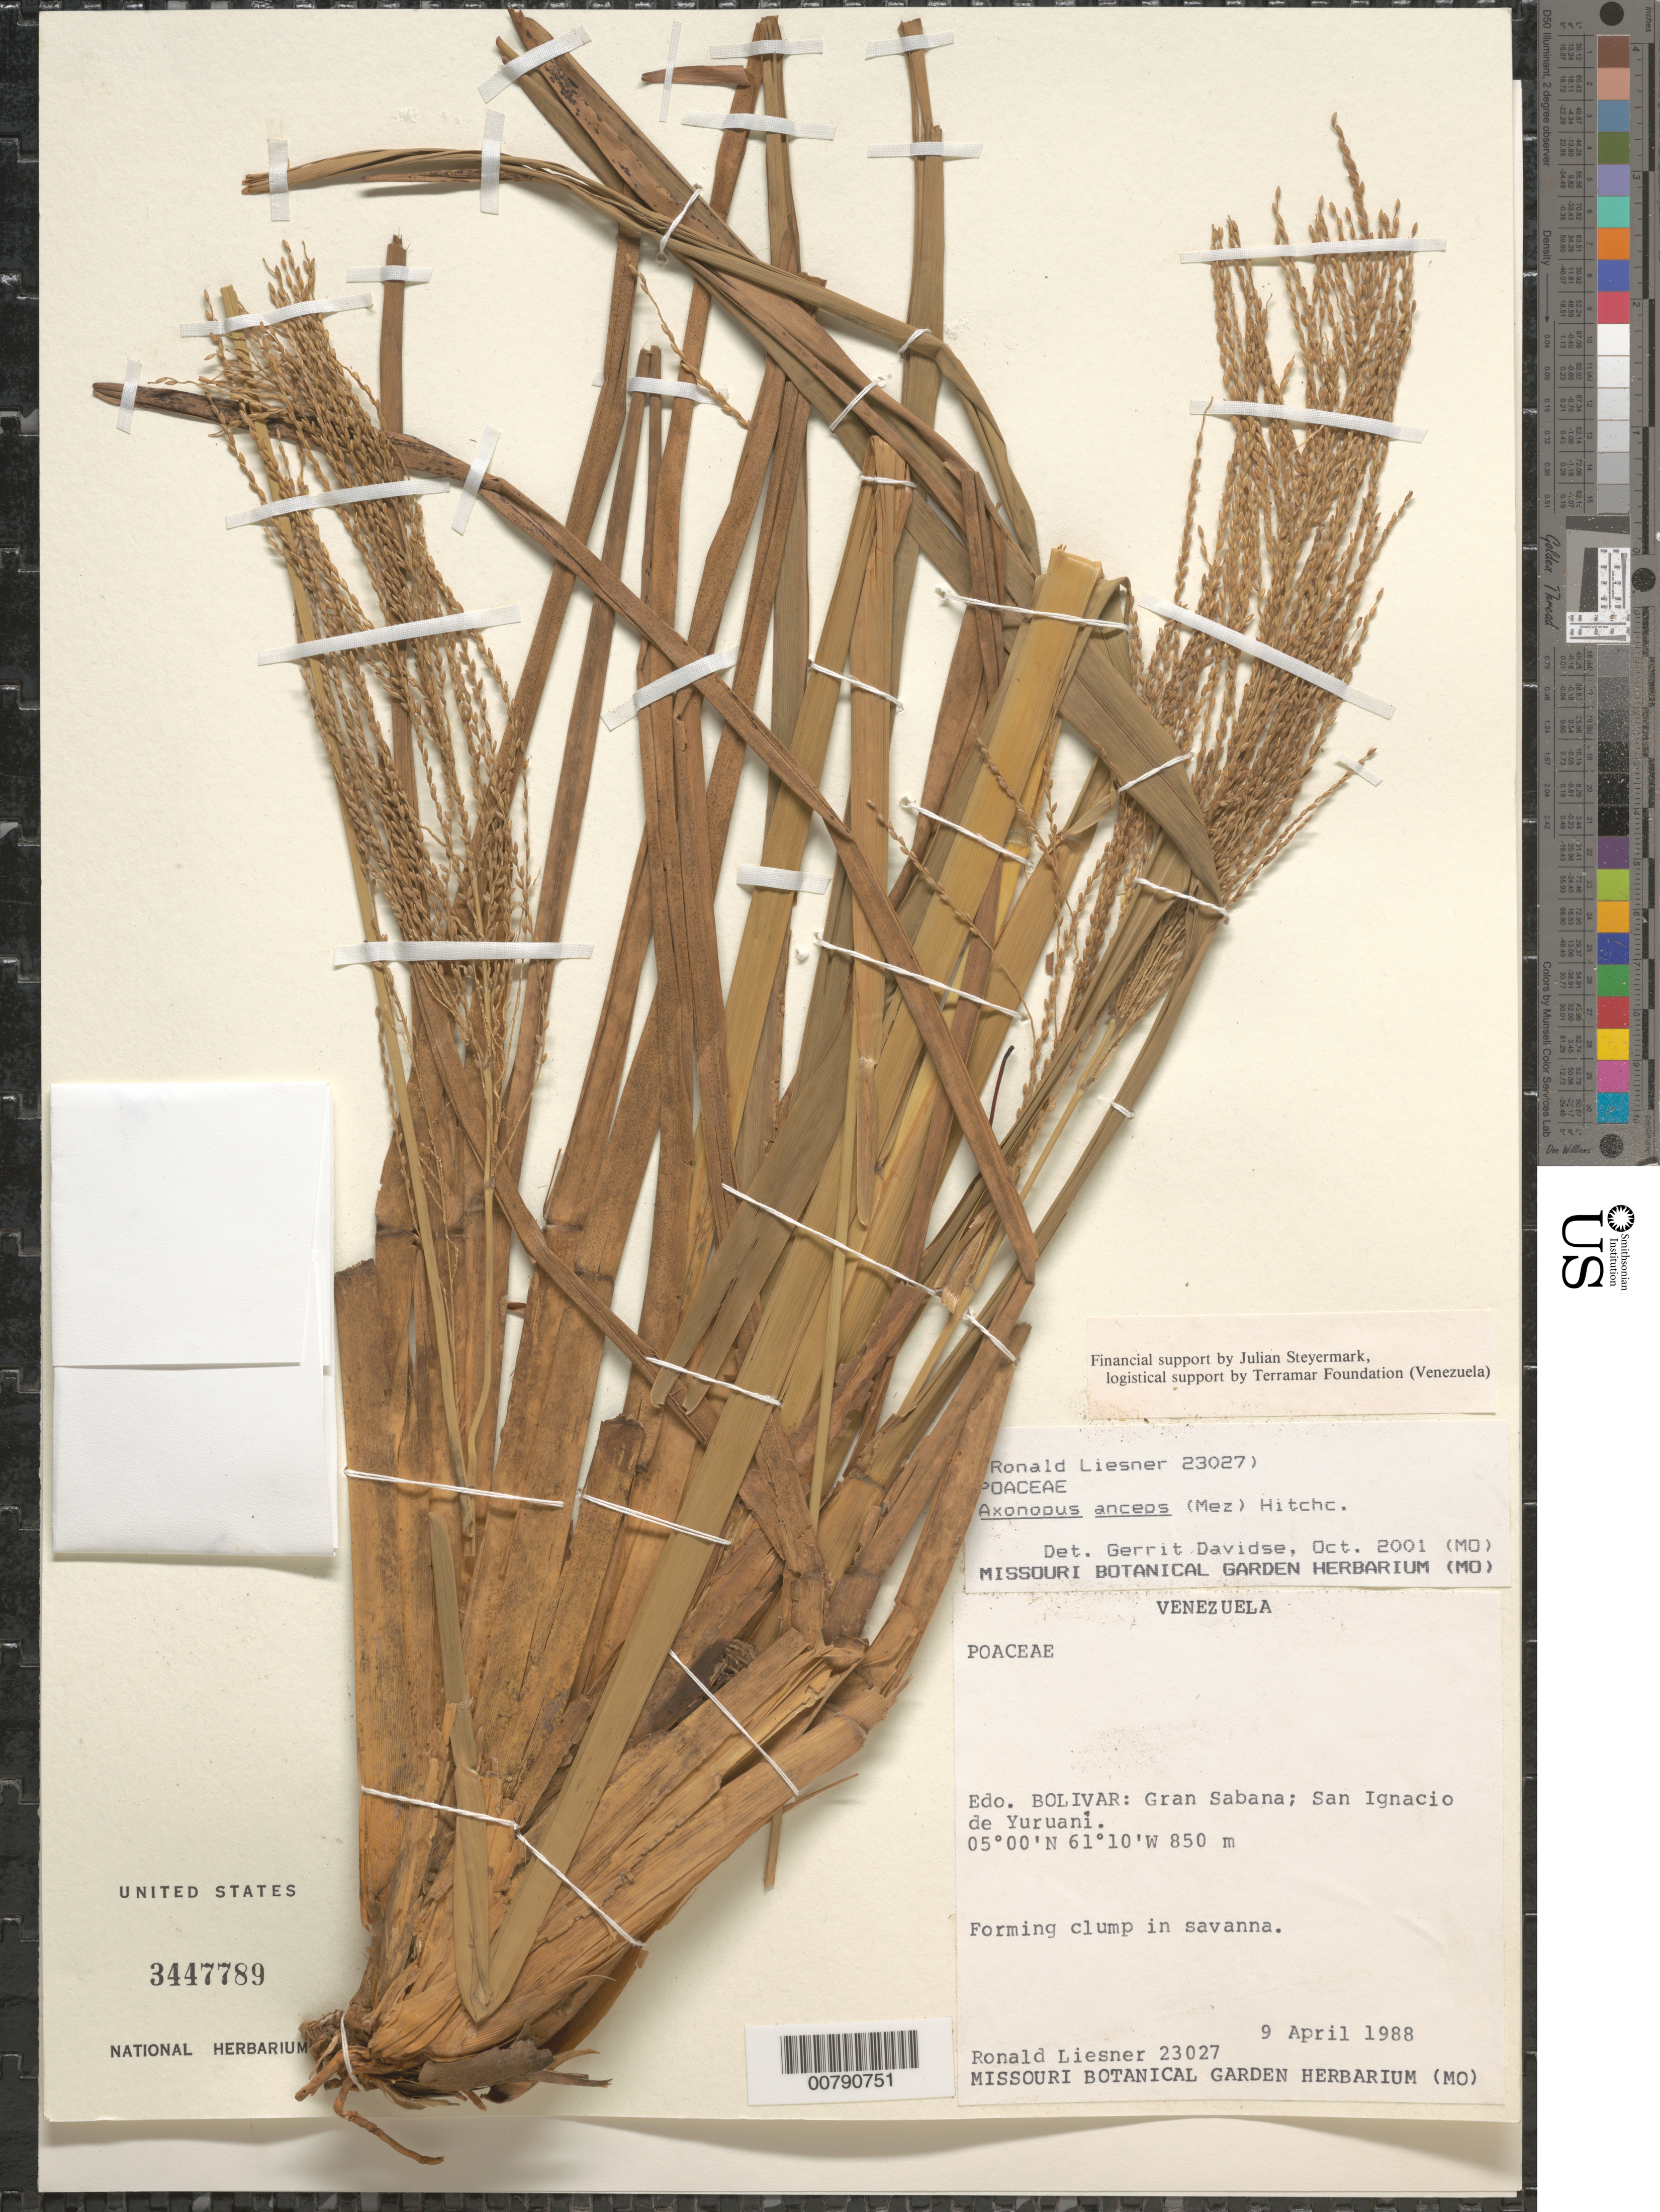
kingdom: Plantae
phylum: Tracheophyta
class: Liliopsida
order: Poales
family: Poaceae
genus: Axonopus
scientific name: Axonopus anceps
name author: (Mez) Hitchc.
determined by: Davidse, Gerrit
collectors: R. L. Liesner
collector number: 23027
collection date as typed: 9-Apr-88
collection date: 1988-04-09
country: Venezuela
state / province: Bolívar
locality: Gran Sabana, San Ignacio de Yuruani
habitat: Savanna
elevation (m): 850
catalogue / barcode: US 3447789